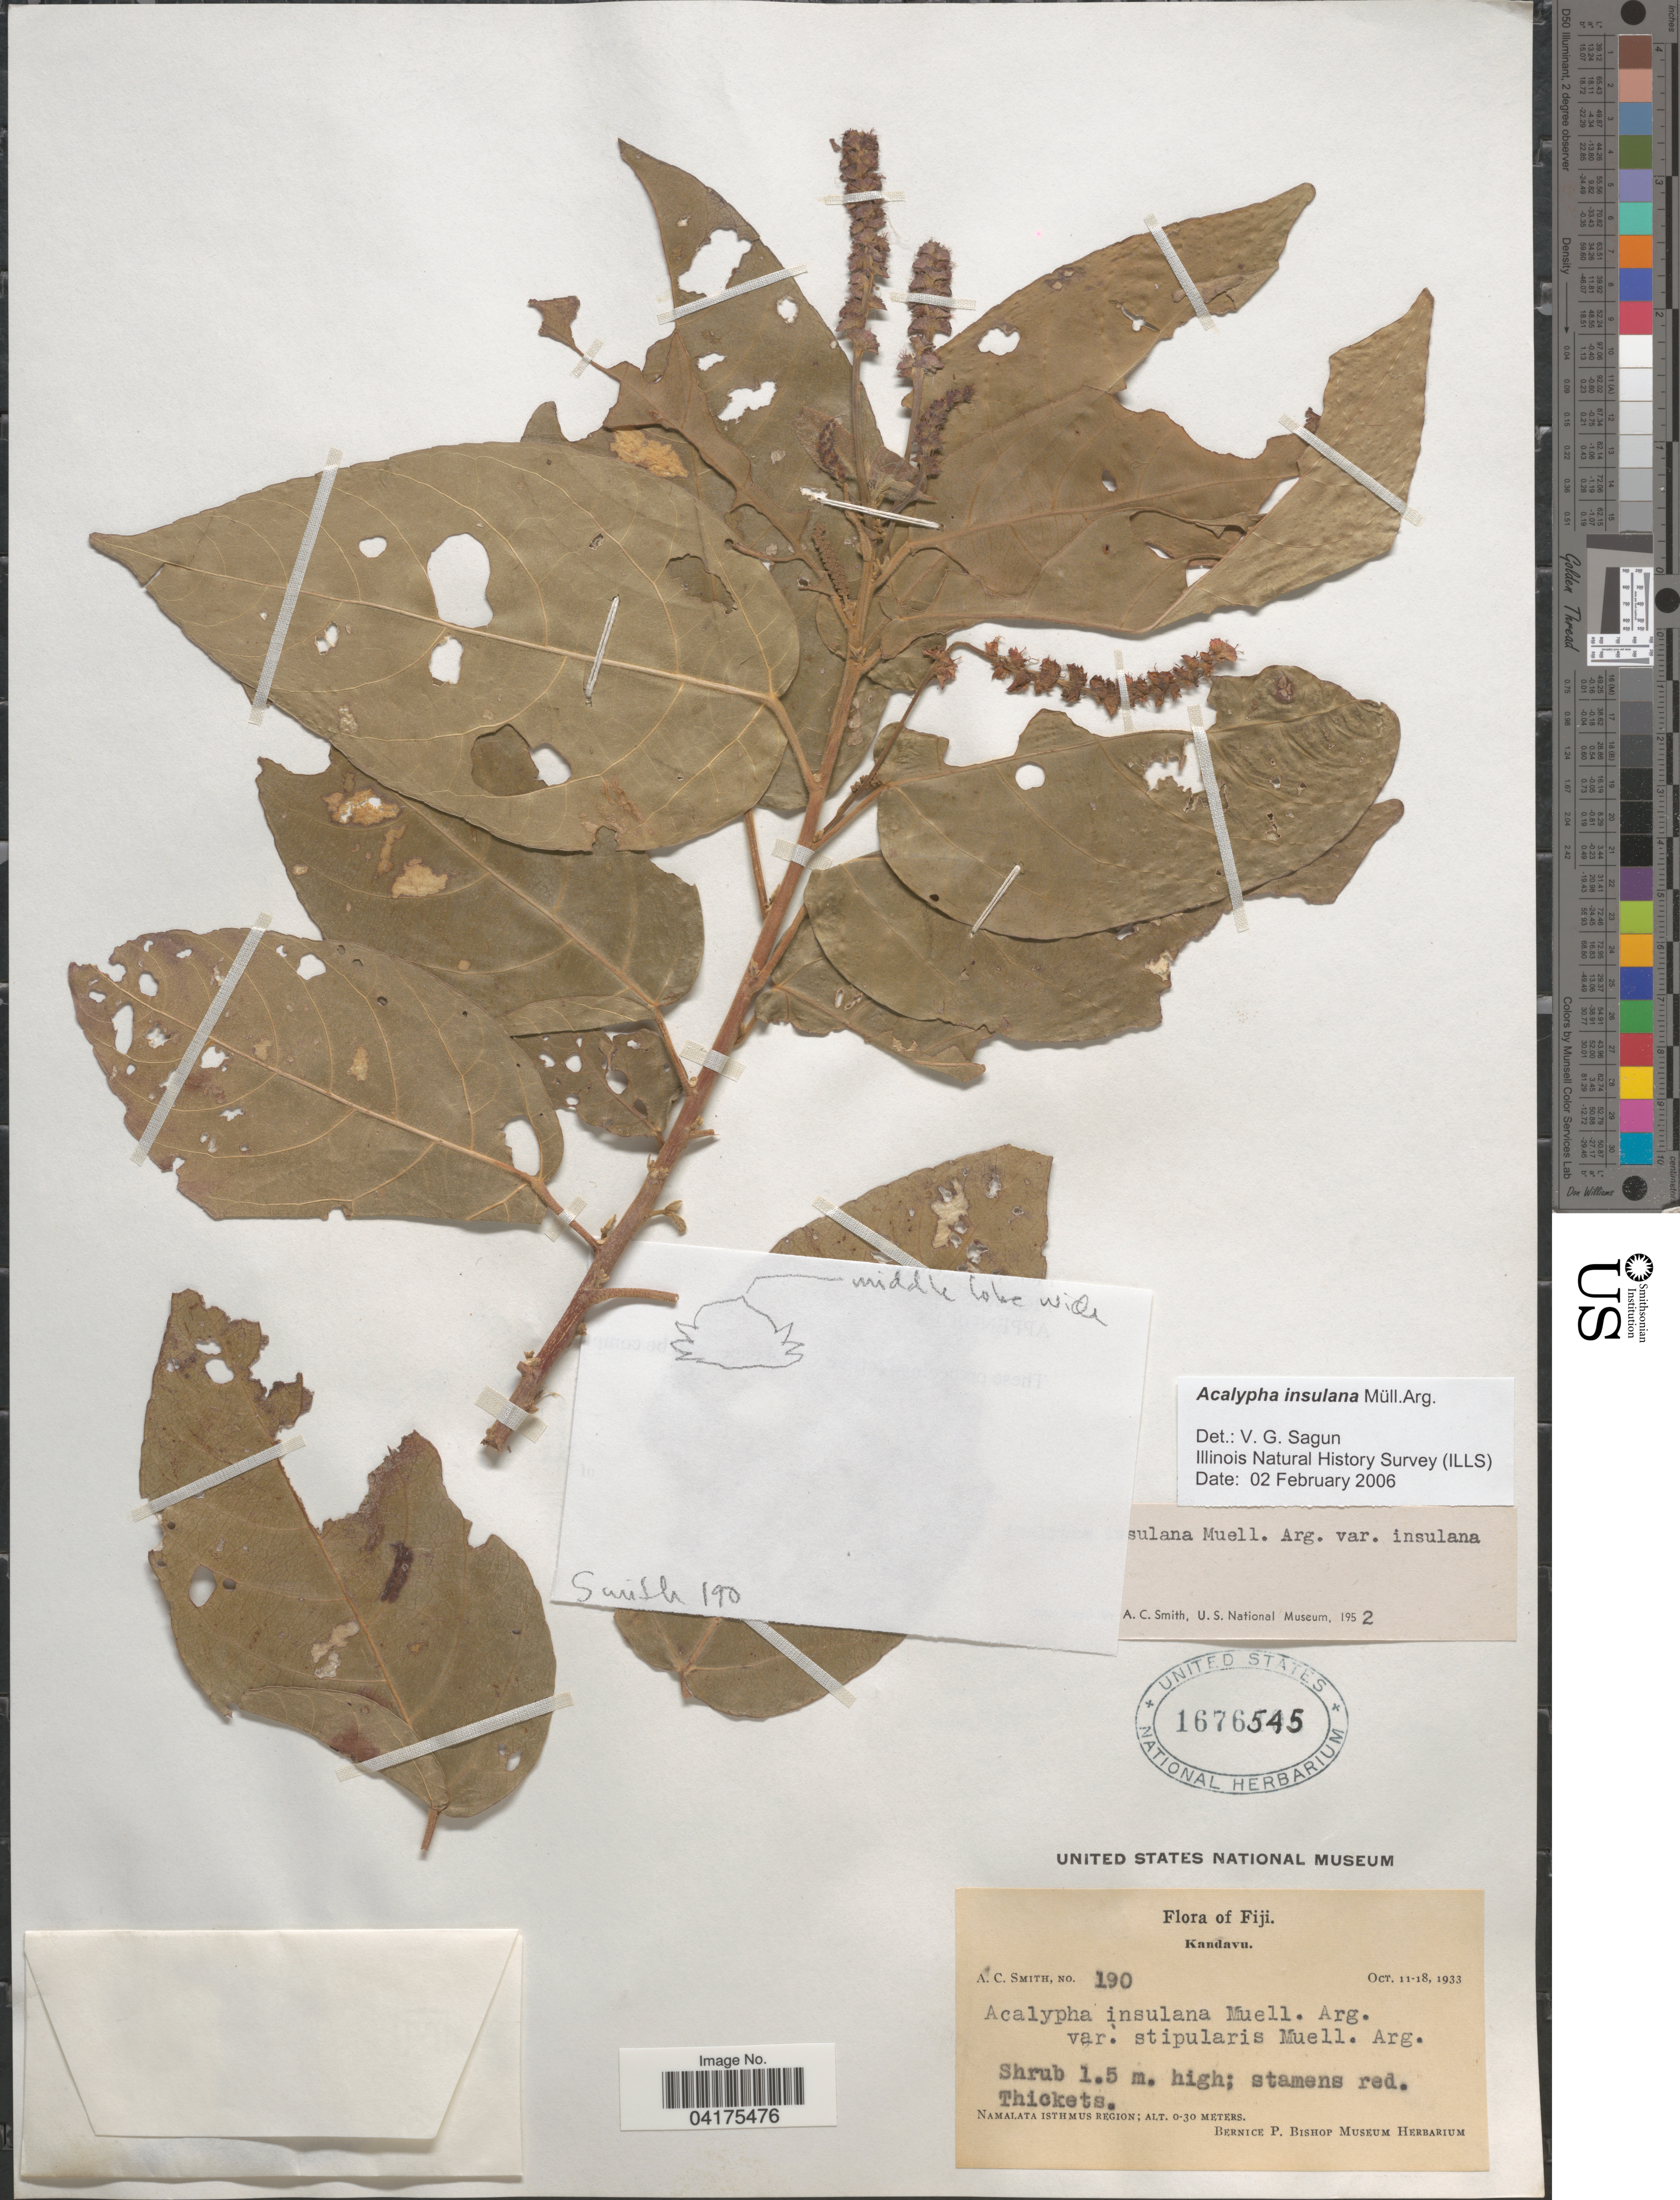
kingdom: Plantae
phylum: Tracheophyta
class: Magnoliopsida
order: Malpighiales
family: Euphorbiaceae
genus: Acalypha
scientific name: Acalypha insulana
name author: Müll. Arg.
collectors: A. C. Smith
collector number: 190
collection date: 1933-10-11/1933-10-18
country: Fiji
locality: Kandavu. Namalata Isthmus Region.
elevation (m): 0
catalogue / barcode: US 1676545